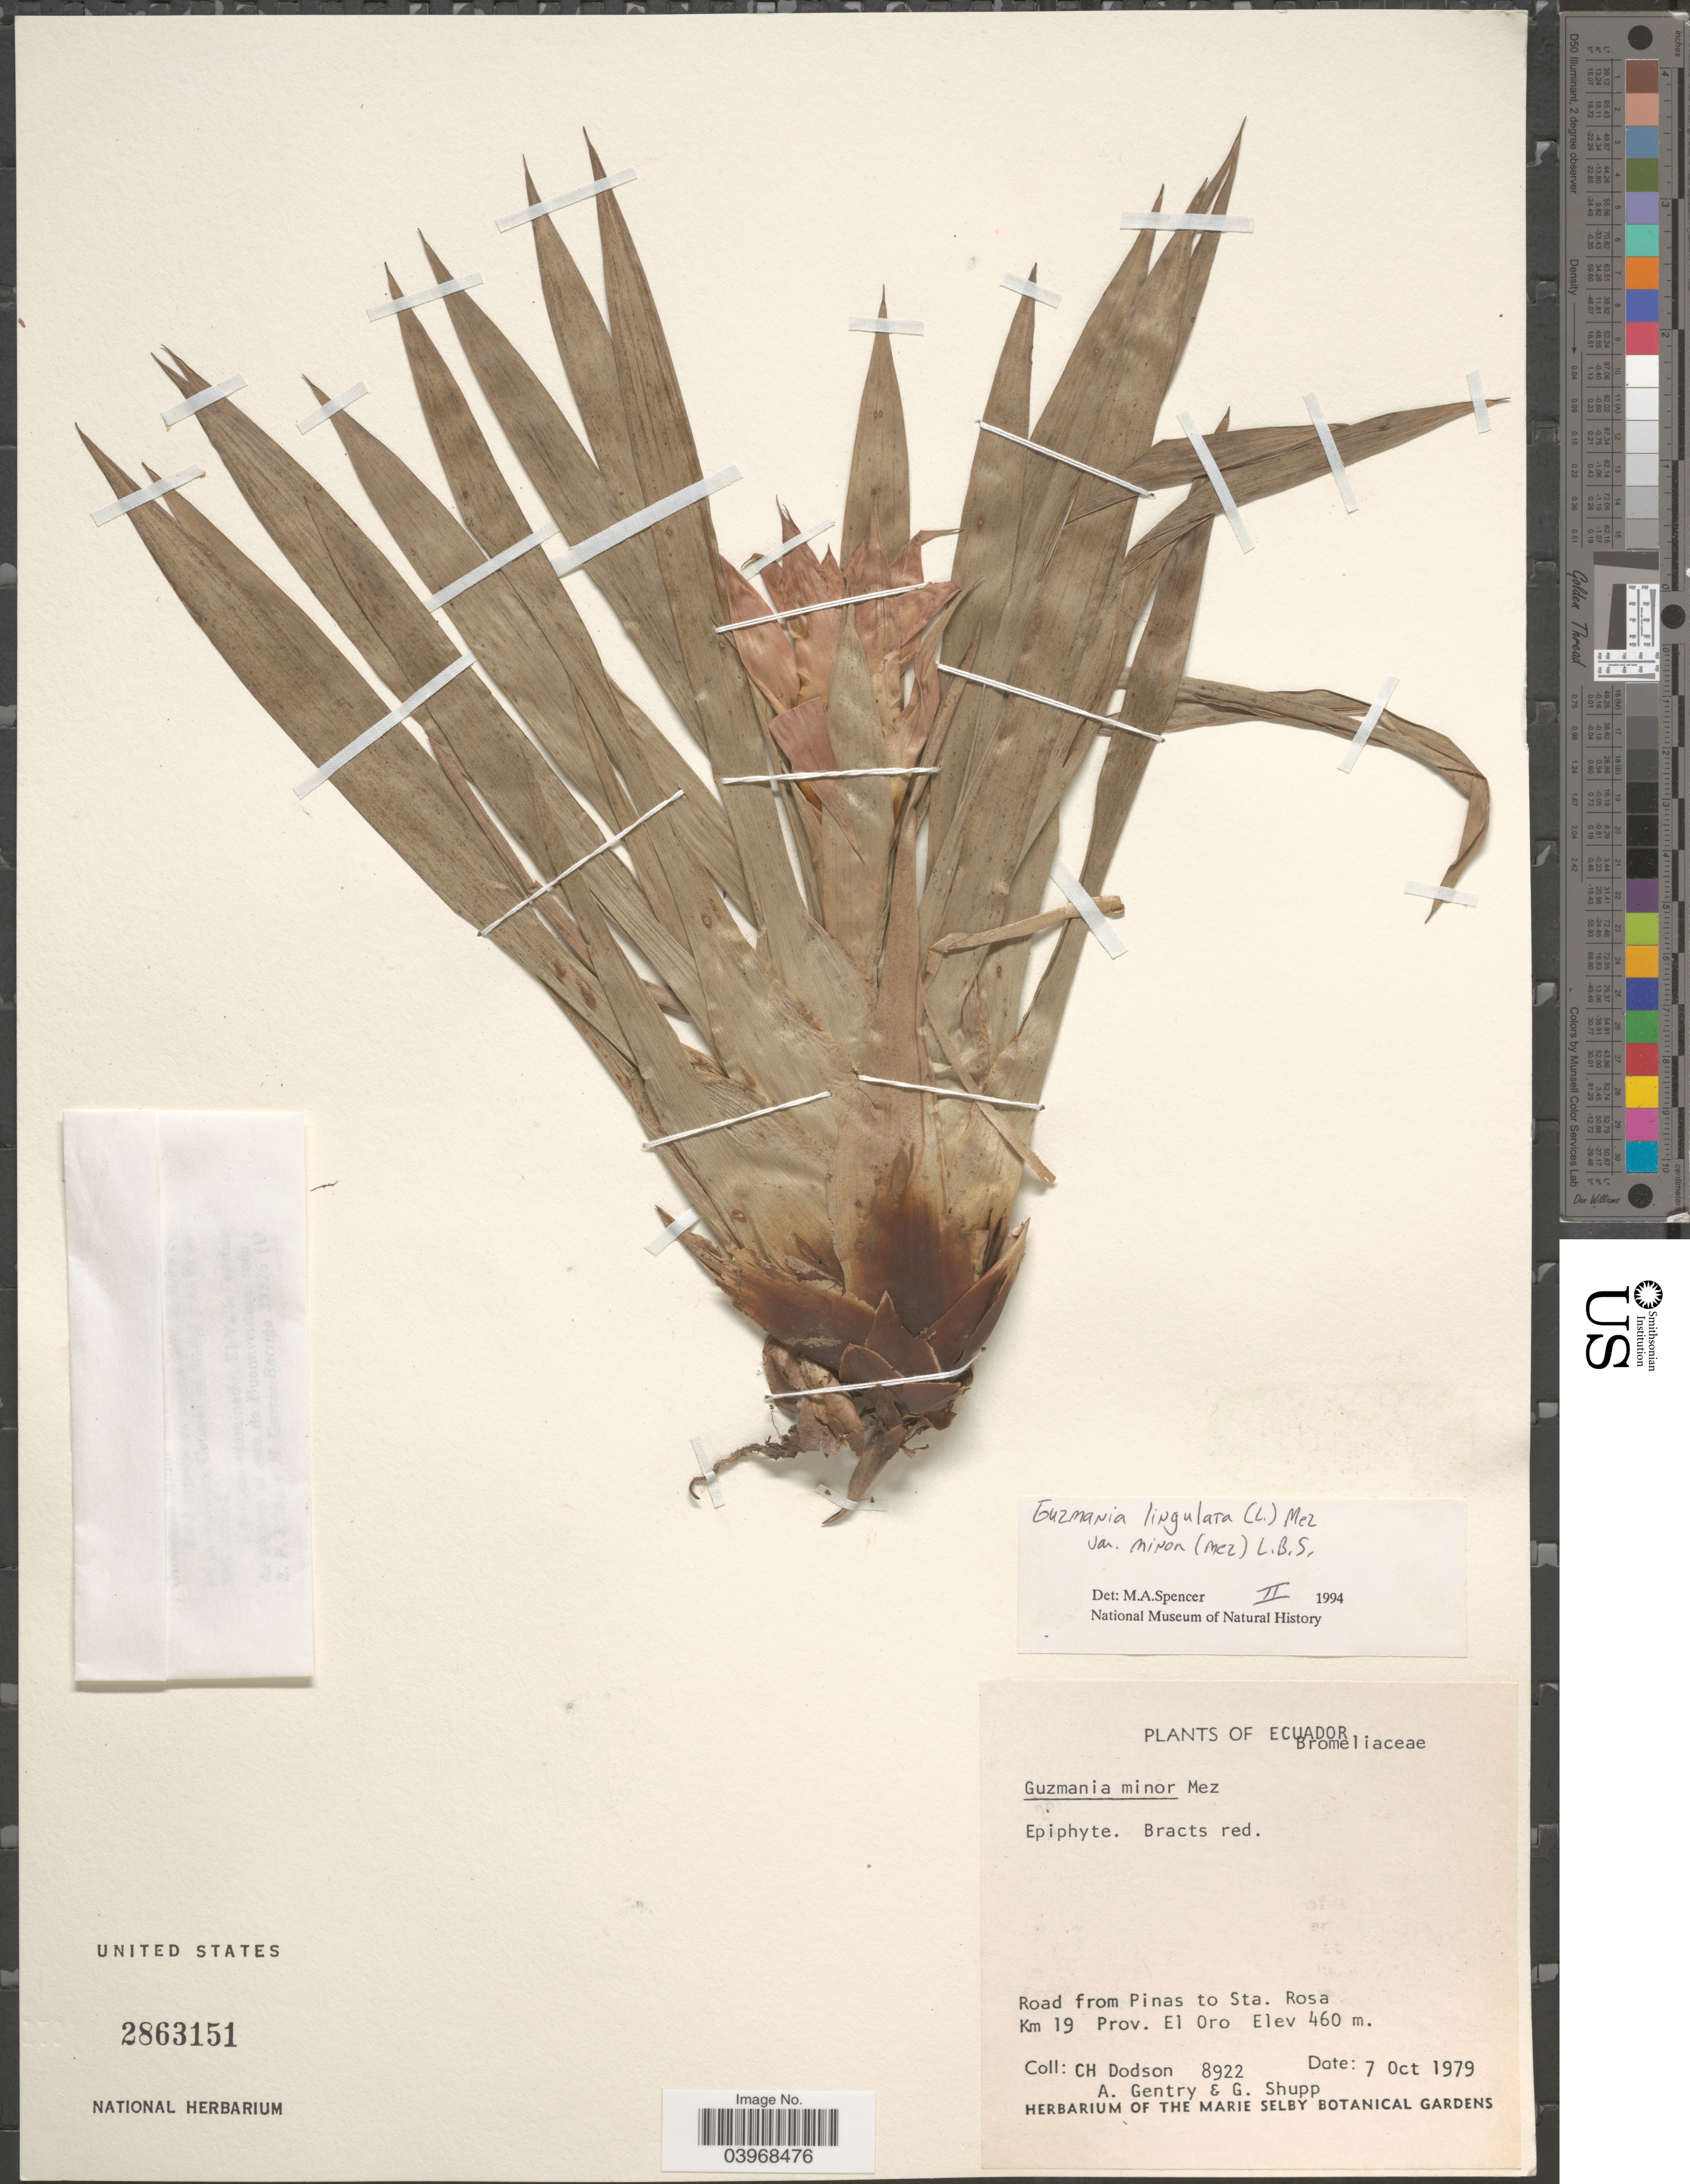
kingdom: Plantae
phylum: Tracheophyta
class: Liliopsida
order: Poales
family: Bromeliaceae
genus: Guzmania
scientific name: Guzmania lingulata var. minor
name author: (Mez) L.B. Sm. & L.B. Sm.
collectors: C. H. Dodson, A. H. Gentry & G. Shupp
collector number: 8922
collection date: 1979-10-07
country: Ecuador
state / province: El Oro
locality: Road from Pinas to Sta. Rosa. Km 19.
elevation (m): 460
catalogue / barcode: US 2863151